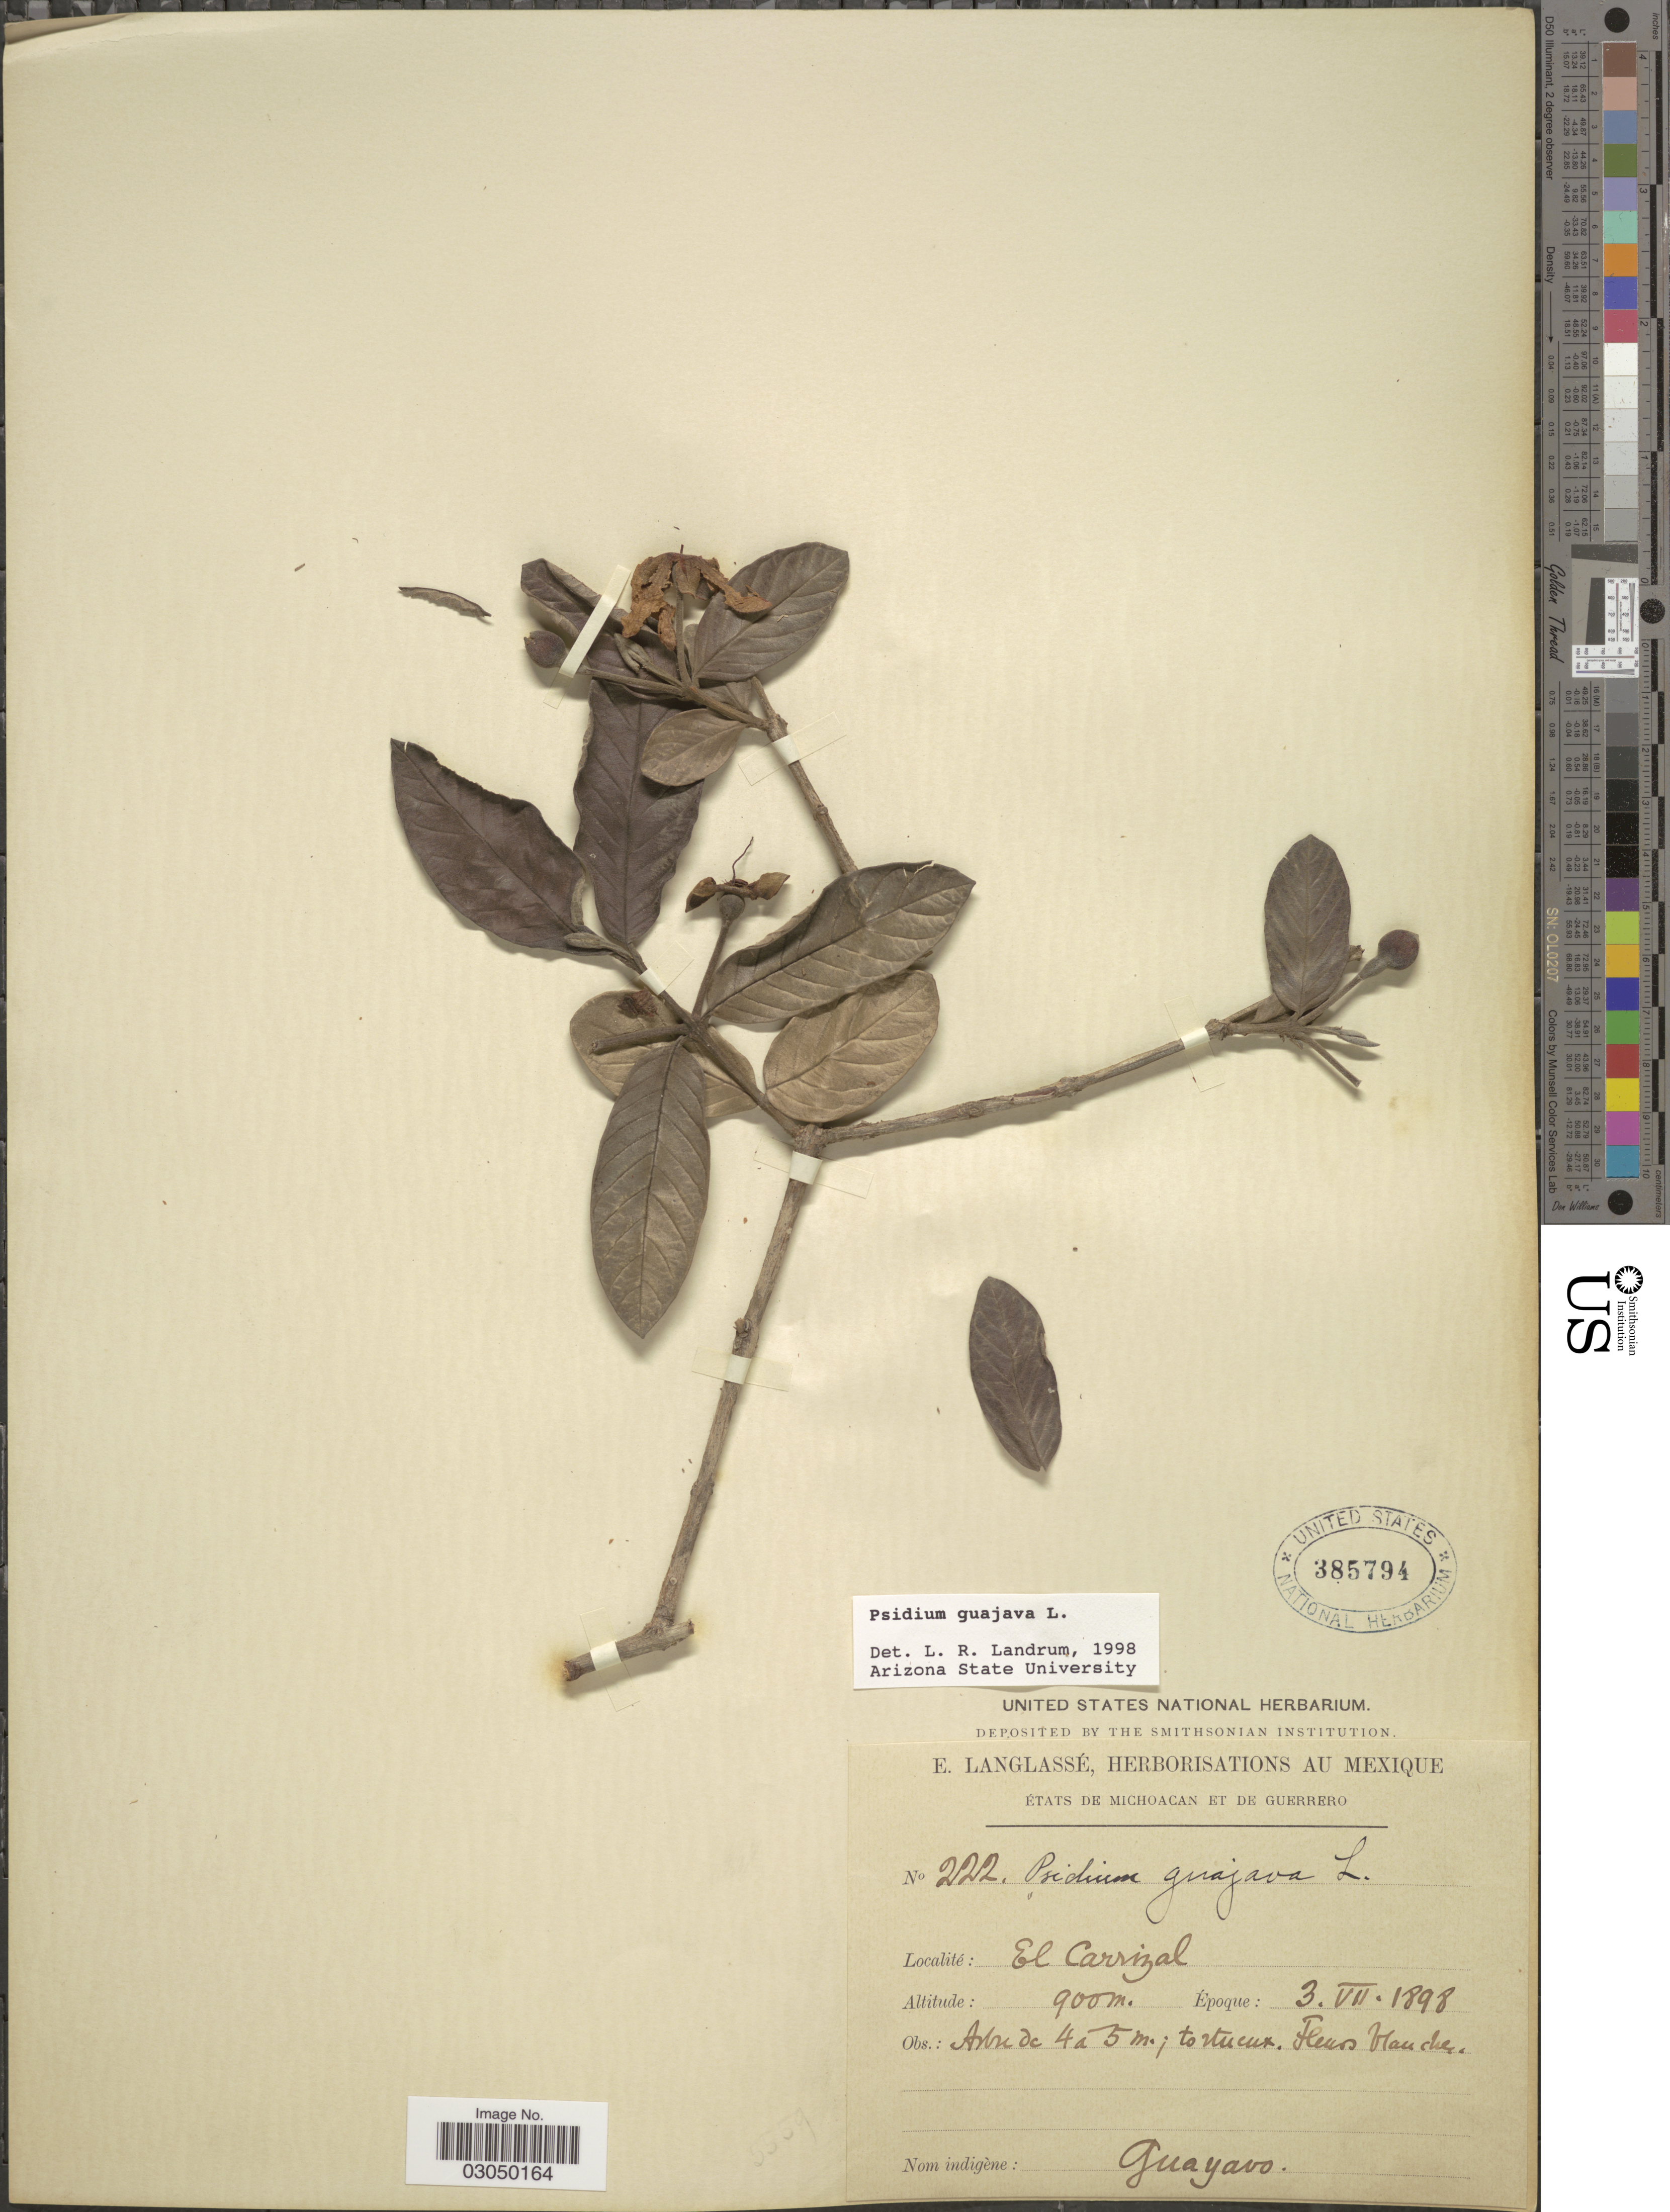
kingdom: Plantae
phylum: Tracheophyta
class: Magnoliopsida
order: Myrtales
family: Myrtaceae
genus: Psidium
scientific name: Psidium guajava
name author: L.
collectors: E. Langlassé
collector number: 222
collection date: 1898-07-03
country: Mexico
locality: El Carrizal. États de Michoacan et de Guerrero.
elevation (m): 900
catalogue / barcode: US 385794